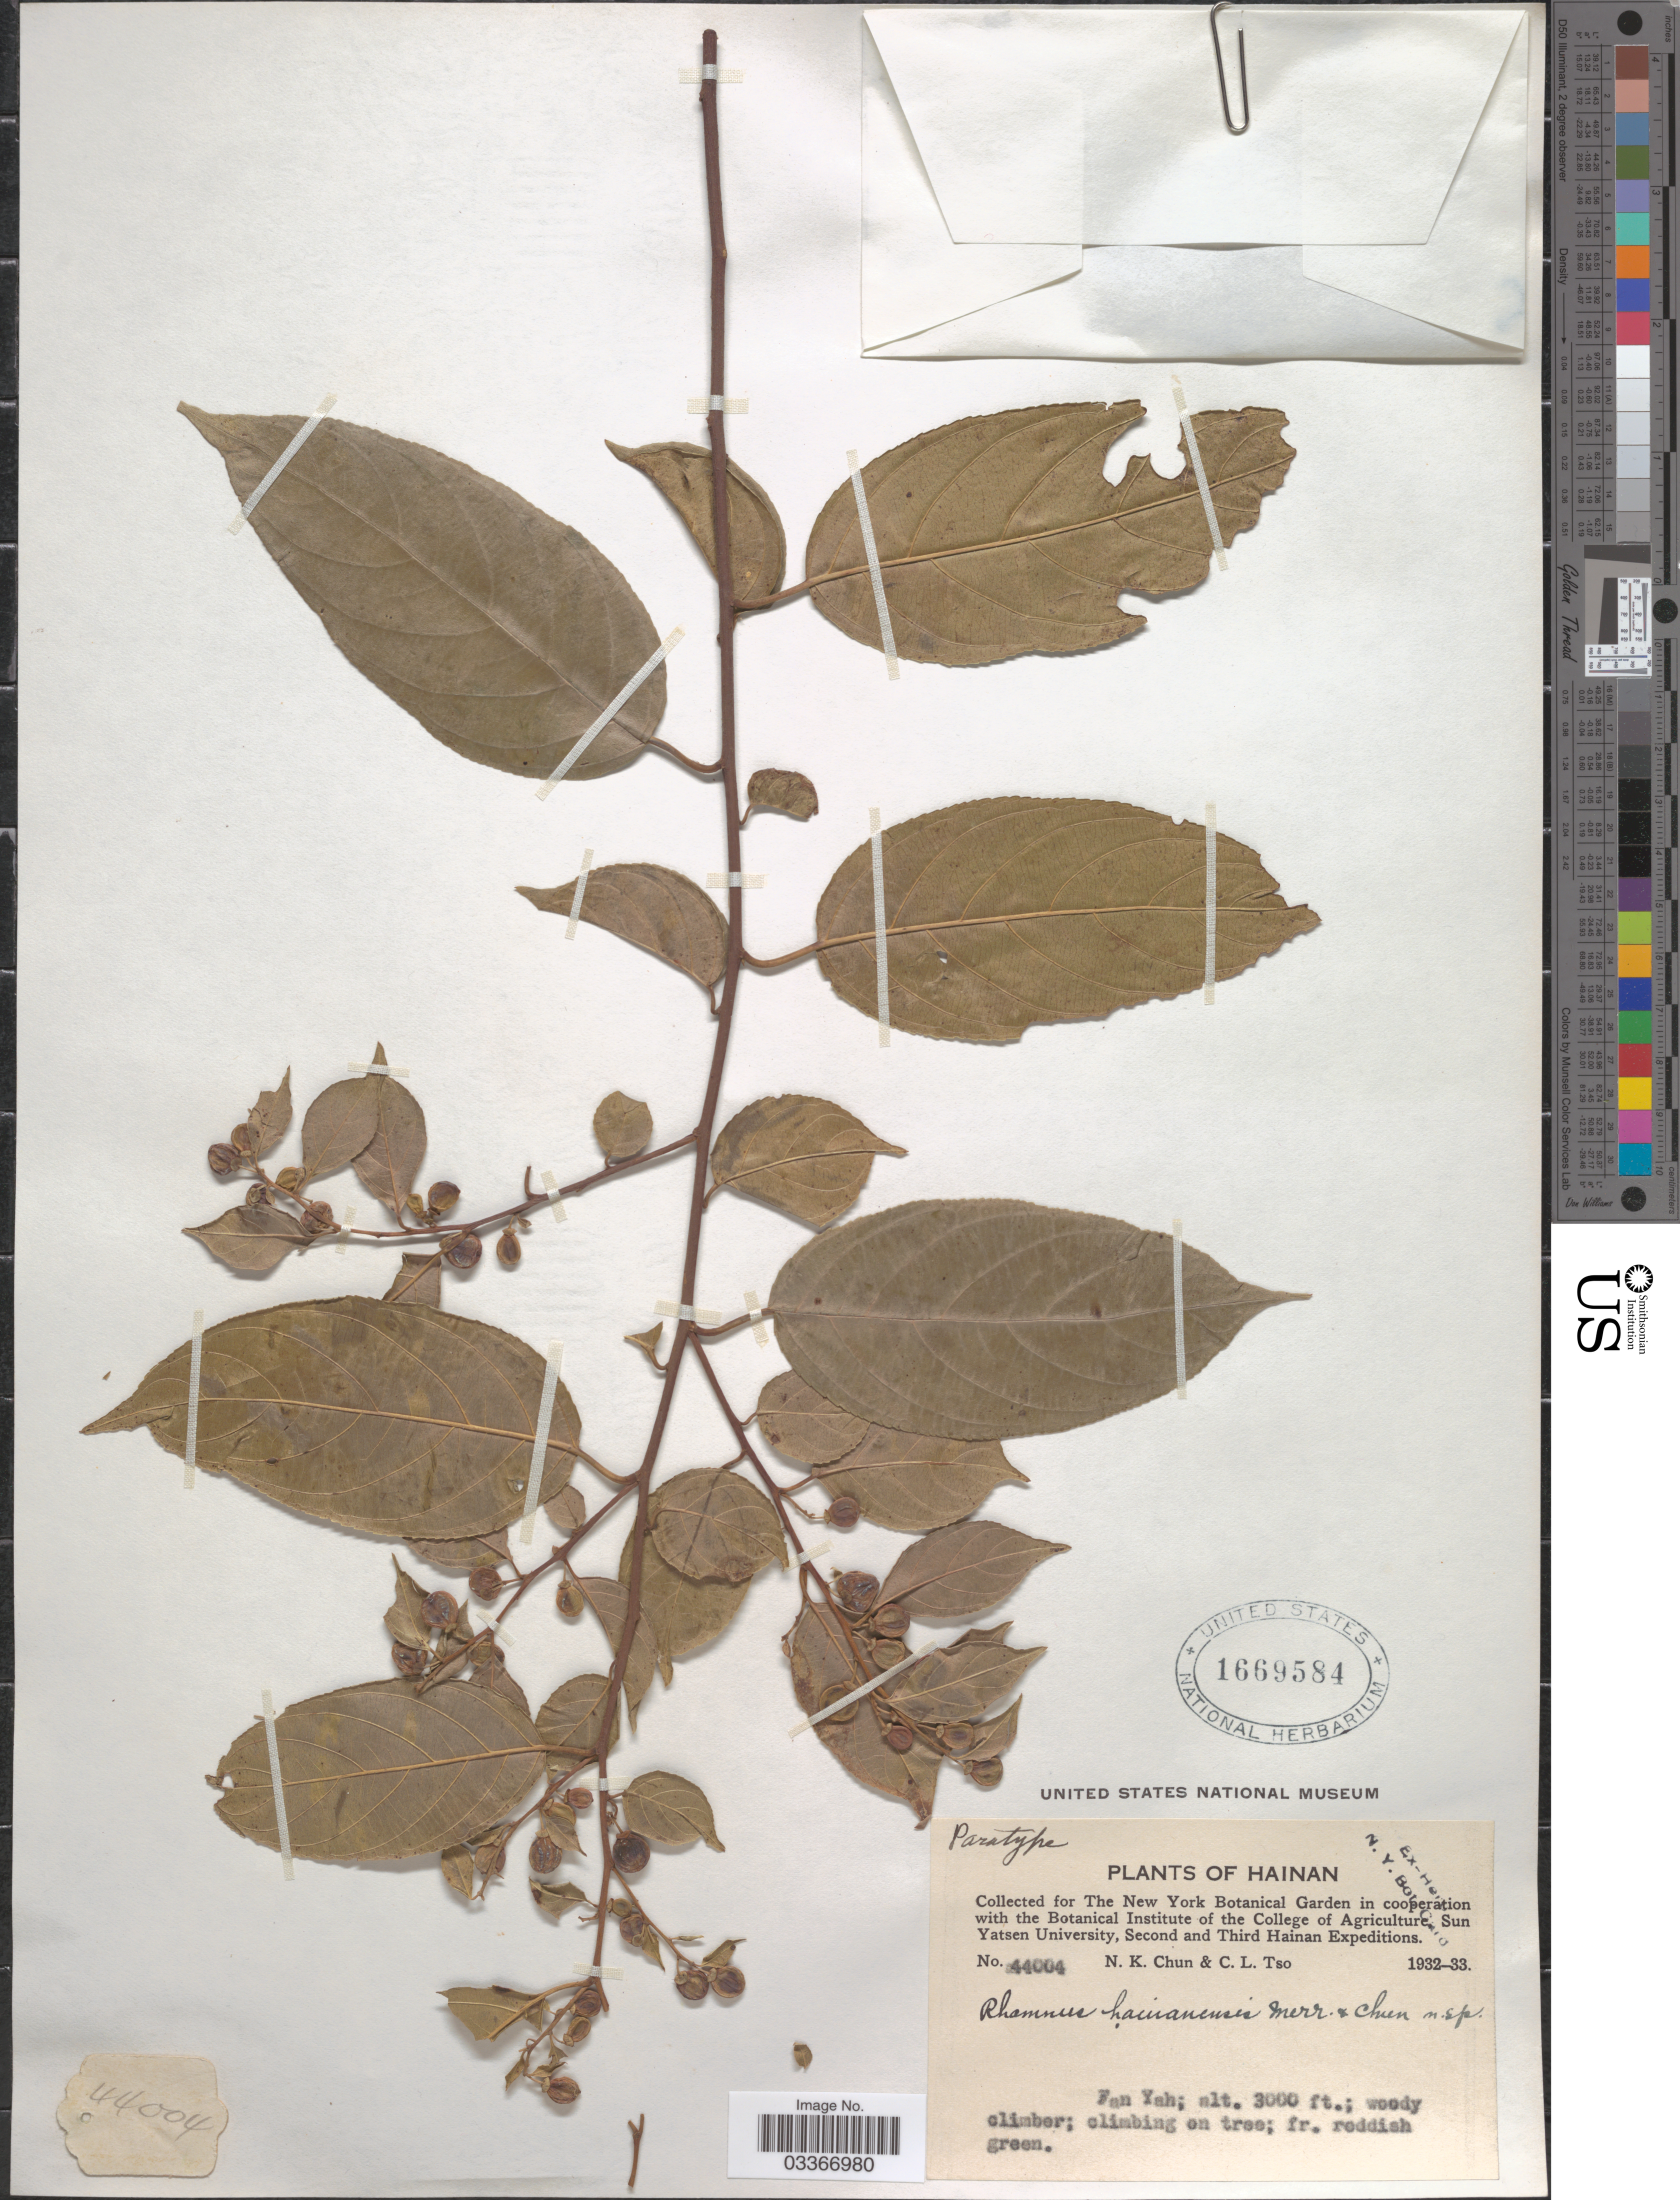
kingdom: Plantae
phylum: Tracheophyta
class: Magnoliopsida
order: Rosales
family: Rhamnaceae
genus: Rhamnus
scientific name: Rhamnus hainanensis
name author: Merr. & Chun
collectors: N. K. Chun & C. Tso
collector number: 44004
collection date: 1932/1933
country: China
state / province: Hainan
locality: Fan Yah.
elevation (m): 914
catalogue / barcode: US 1669584